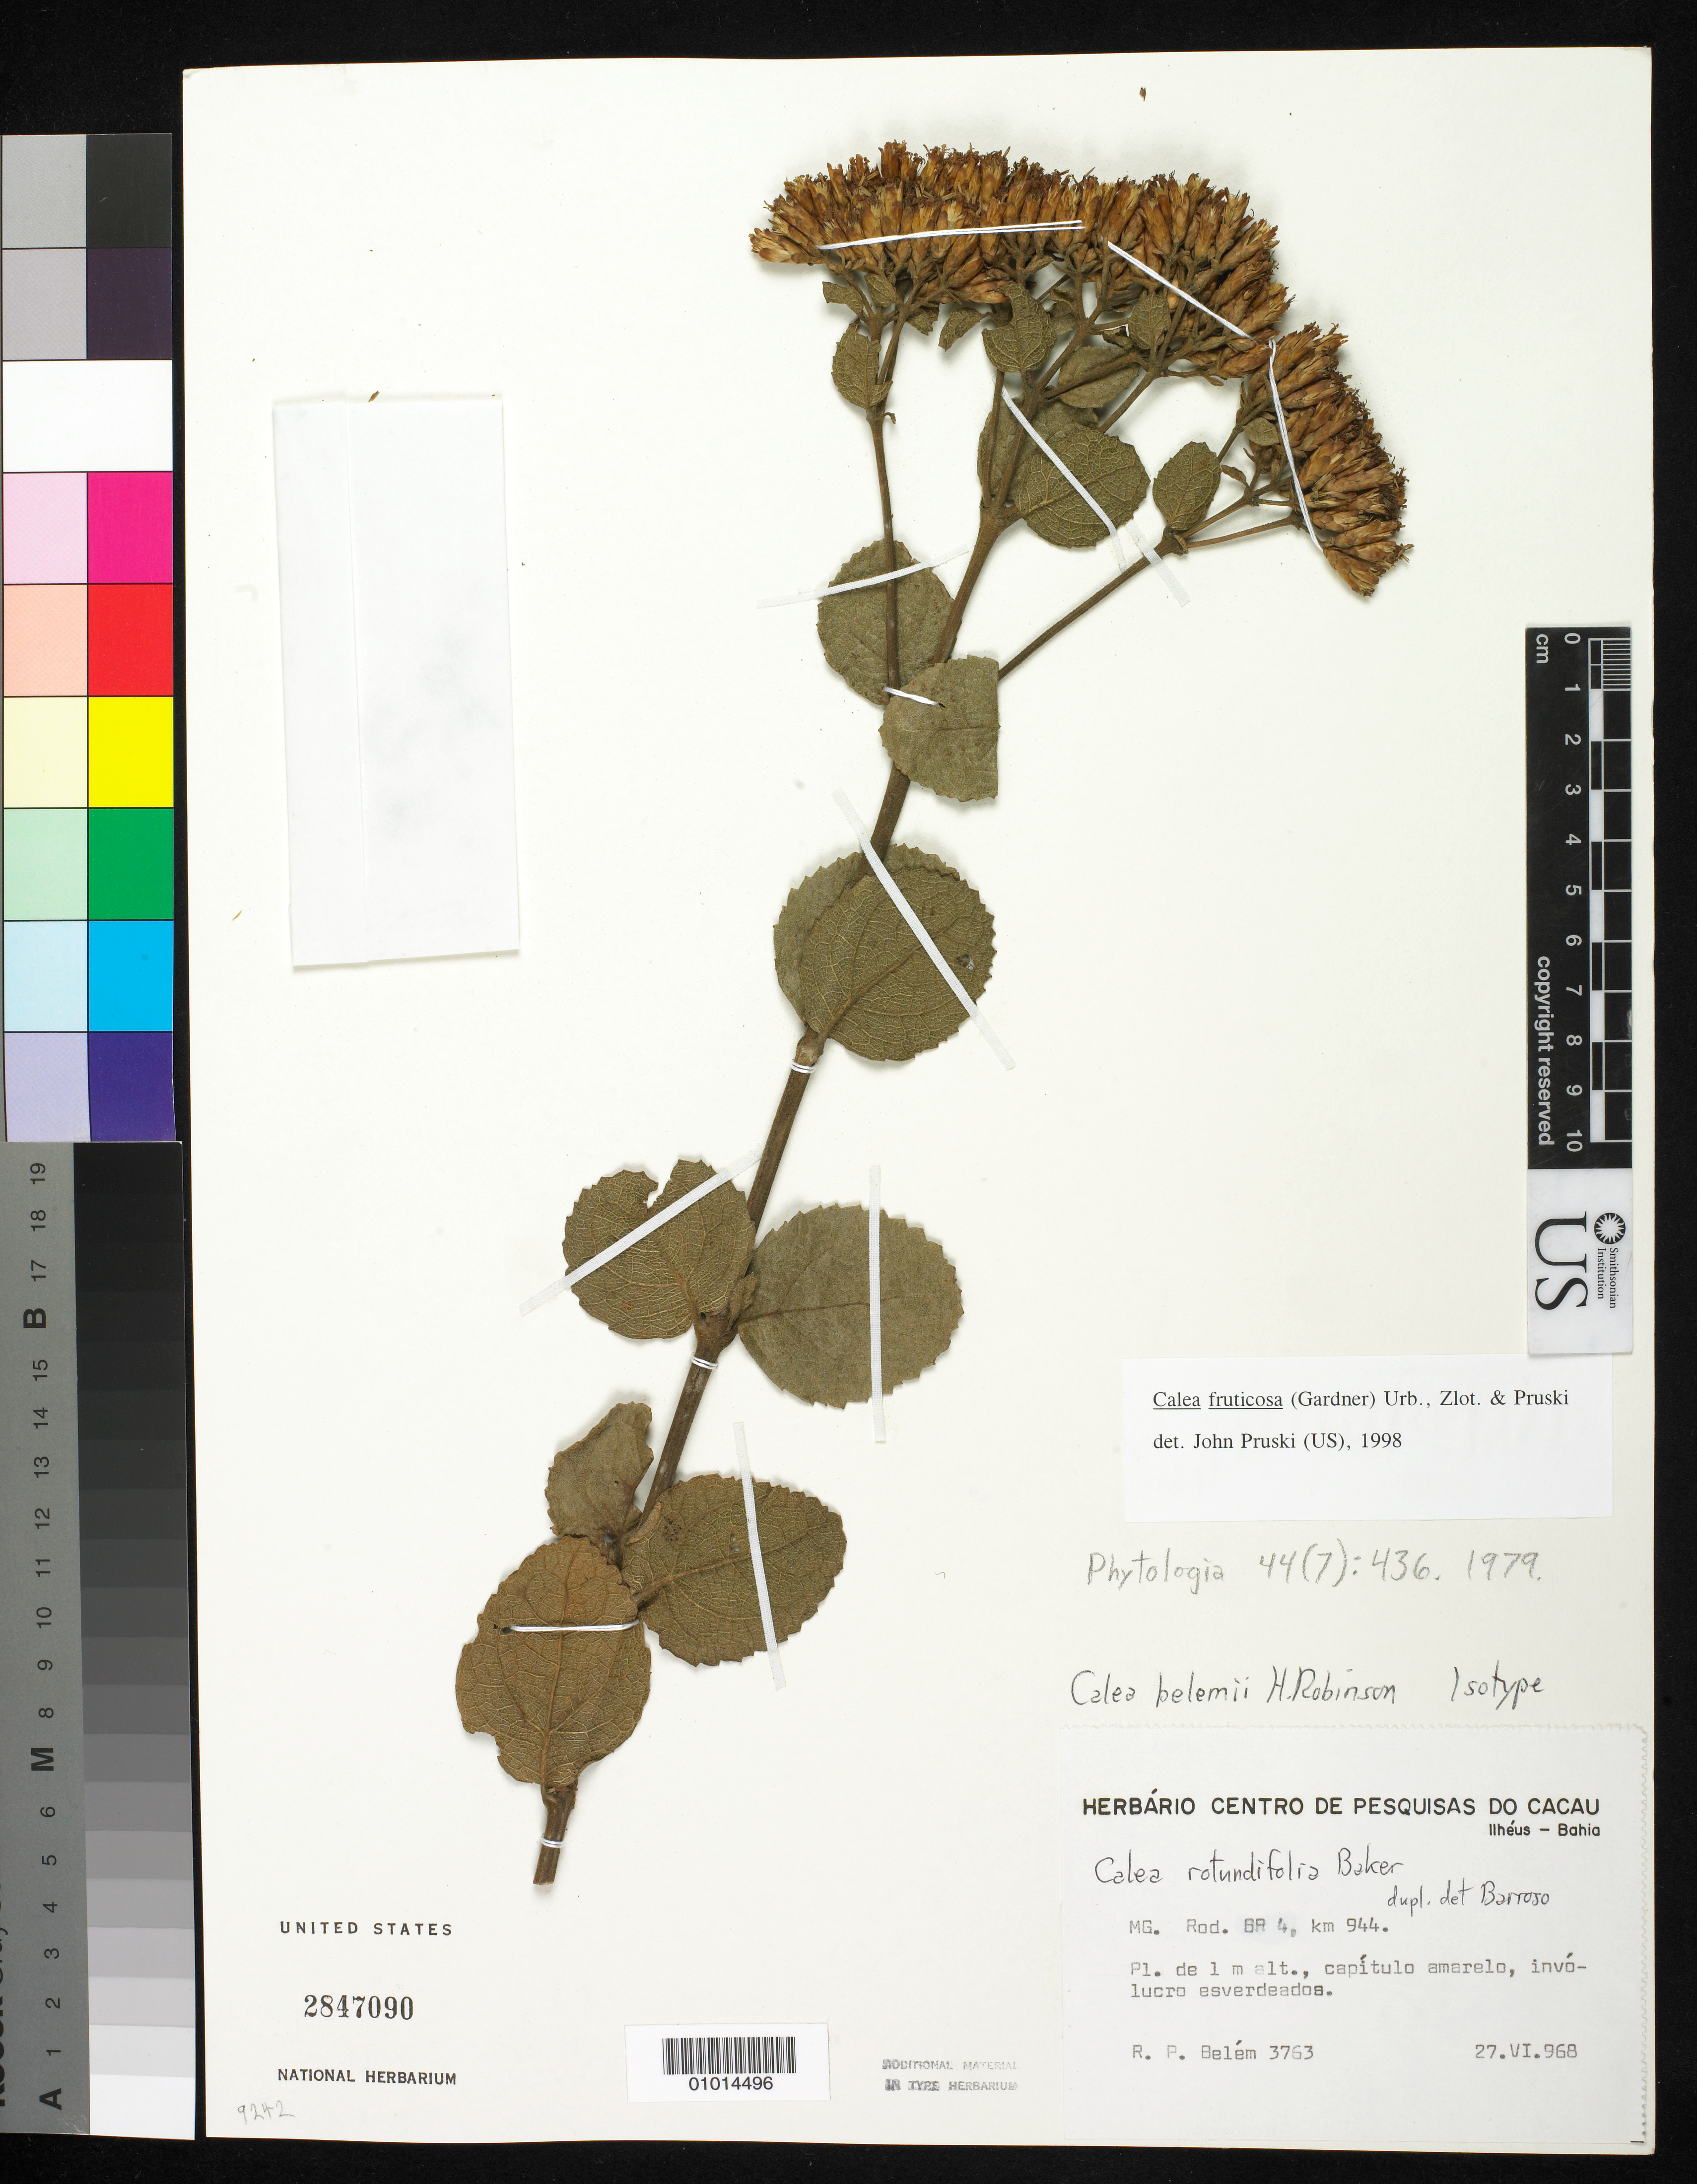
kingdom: Plantae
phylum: Tracheophyta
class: Magnoliopsida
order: Asterales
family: Asteraceae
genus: Calea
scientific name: Calea belemii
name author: H. Rob.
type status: Isotype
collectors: R. P. Belém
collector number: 3763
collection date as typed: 27 Jun 1968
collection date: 1968-06-27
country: Brazil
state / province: Minas Gerais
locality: Rodovia BR 4, km 924, Mata Cipo. [Highway BR 4, Mata Cipo]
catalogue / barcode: US 2847090